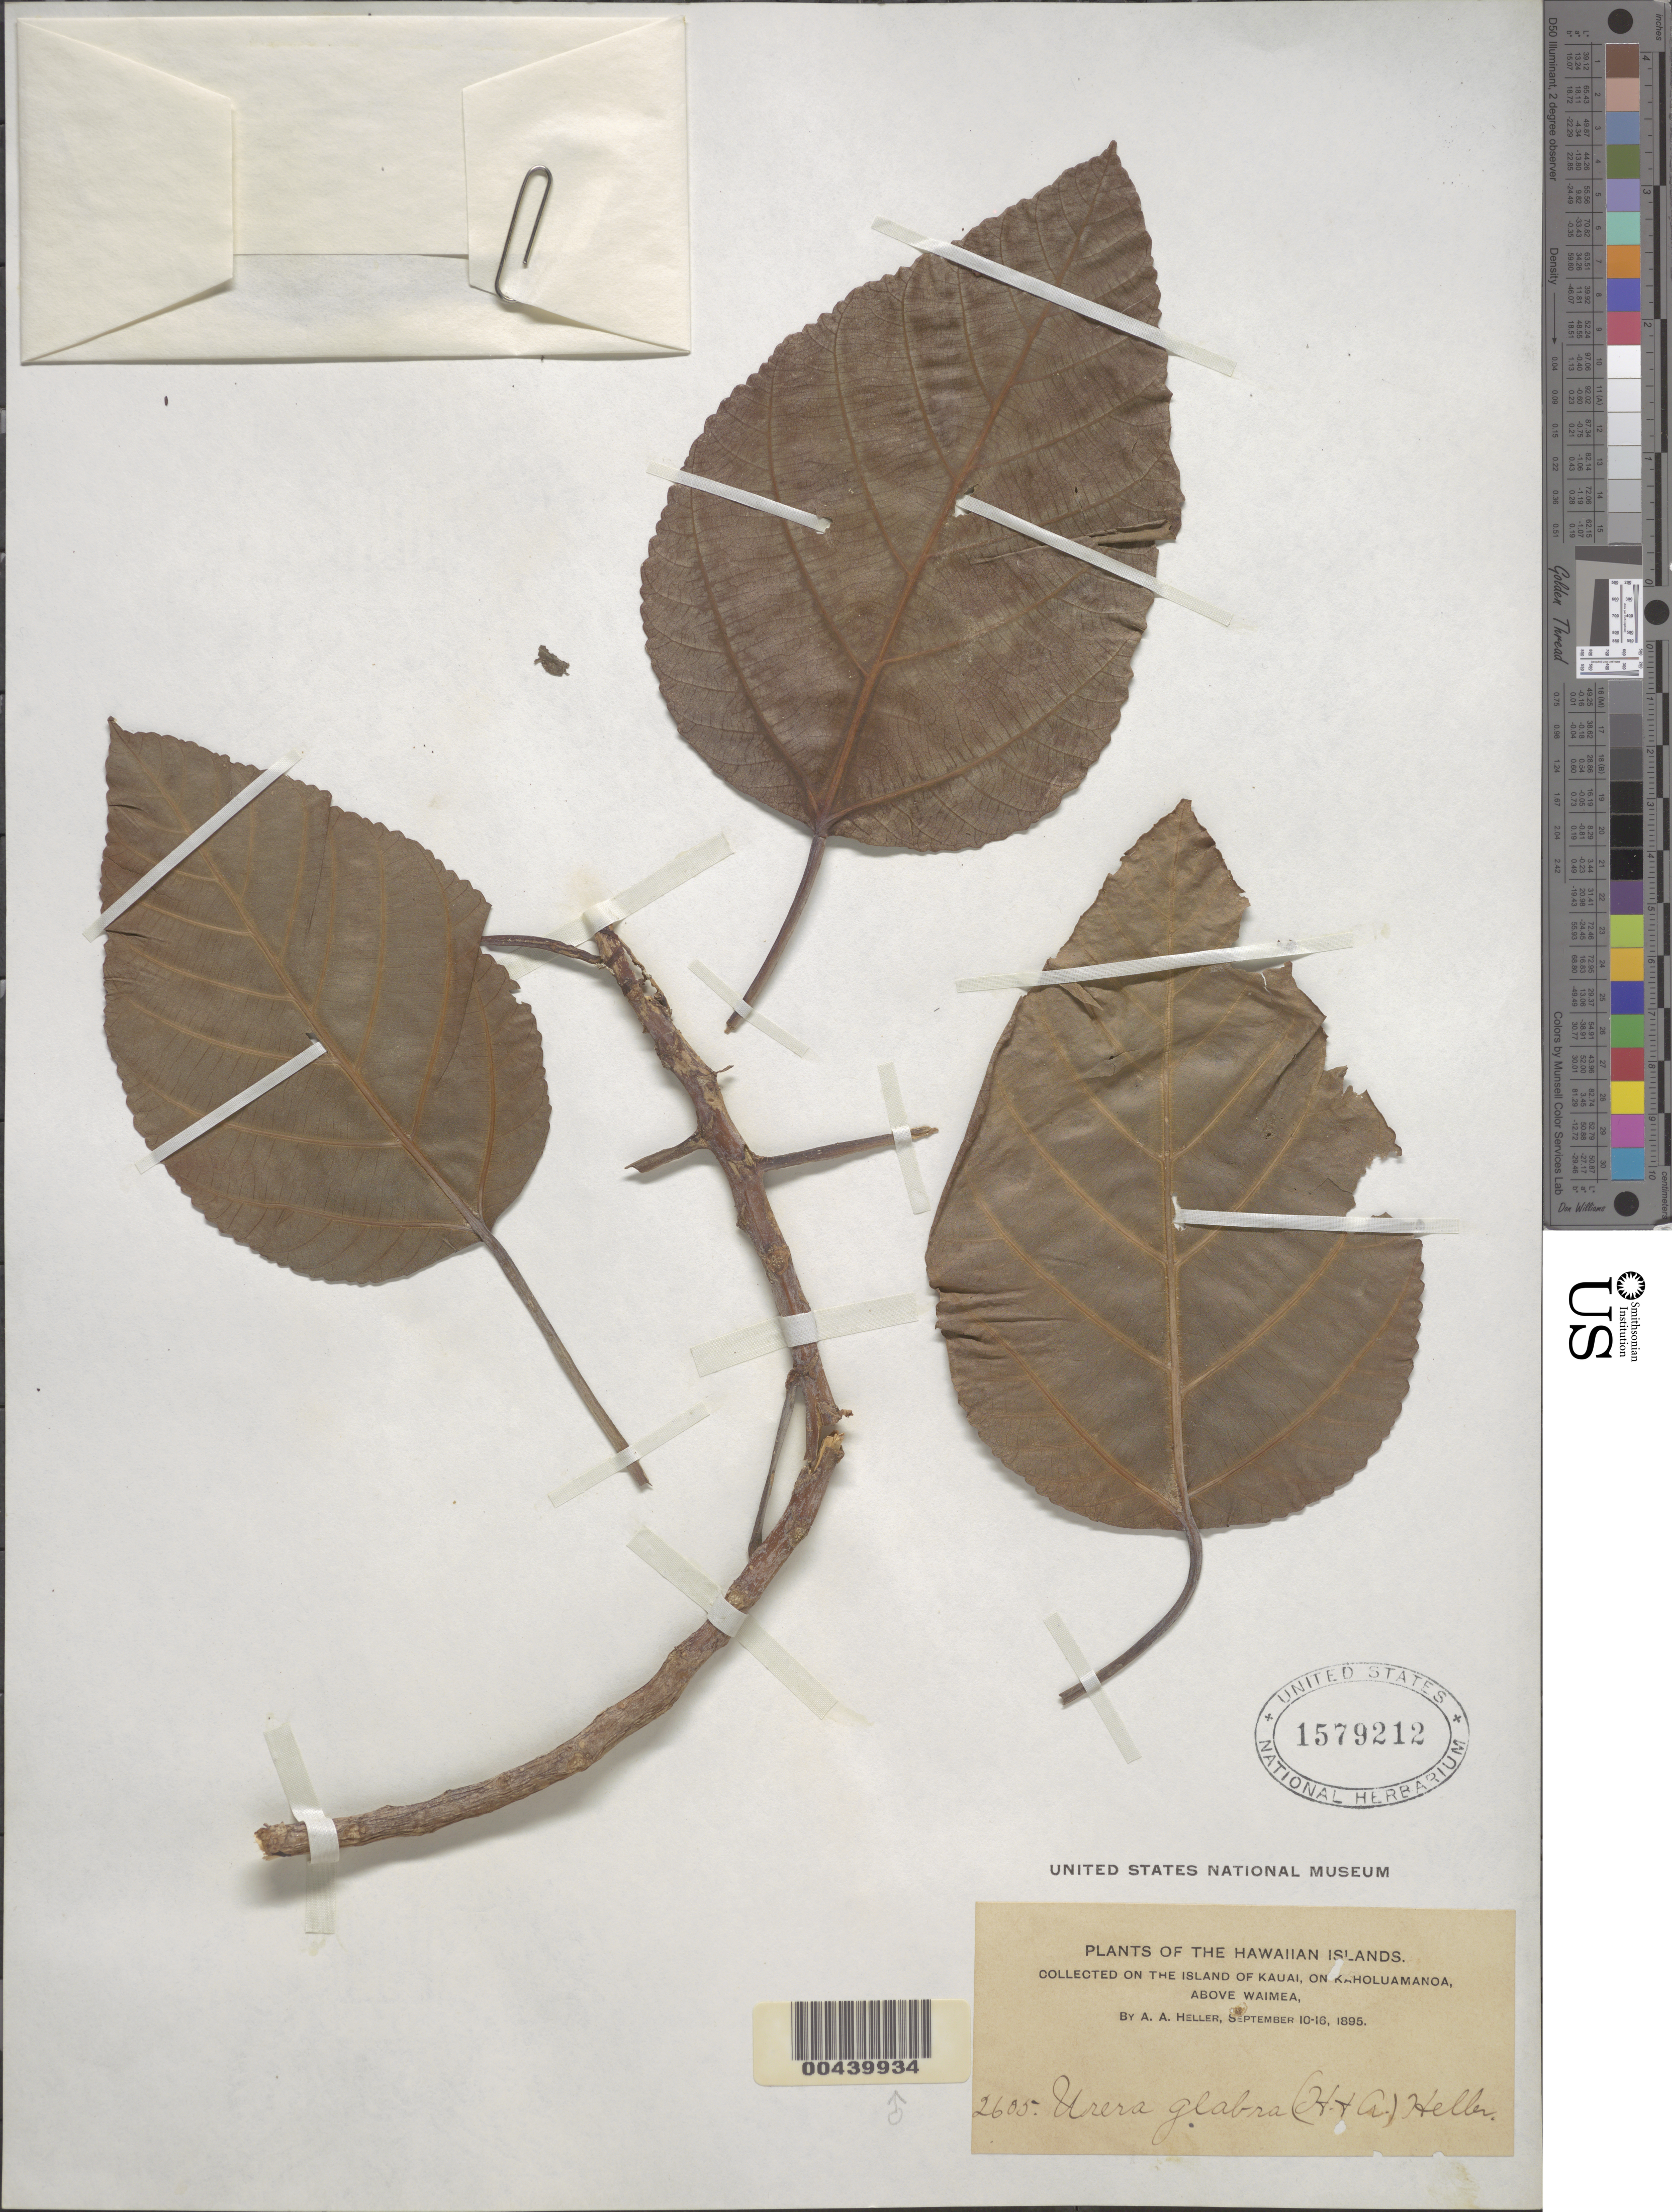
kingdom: Plantae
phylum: Tracheophyta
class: Magnoliopsida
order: Rosales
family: Urticaceae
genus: Touchardia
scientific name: Touchardia oahuensis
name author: T. Wells & A. K. Monro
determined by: Wagner, W. L., (BOT), Smithsonian Institution - National Museum of Natural History (UNITED STATES)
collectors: A. A. Heller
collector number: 2605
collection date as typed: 10 Sep 1895 to 16 Sep 1895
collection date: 1895-09-10/1895-09-16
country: United States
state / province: Hawaii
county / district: Kauai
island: Kaua'i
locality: On Kaholuamanoa, above Waimea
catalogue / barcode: US 1579212